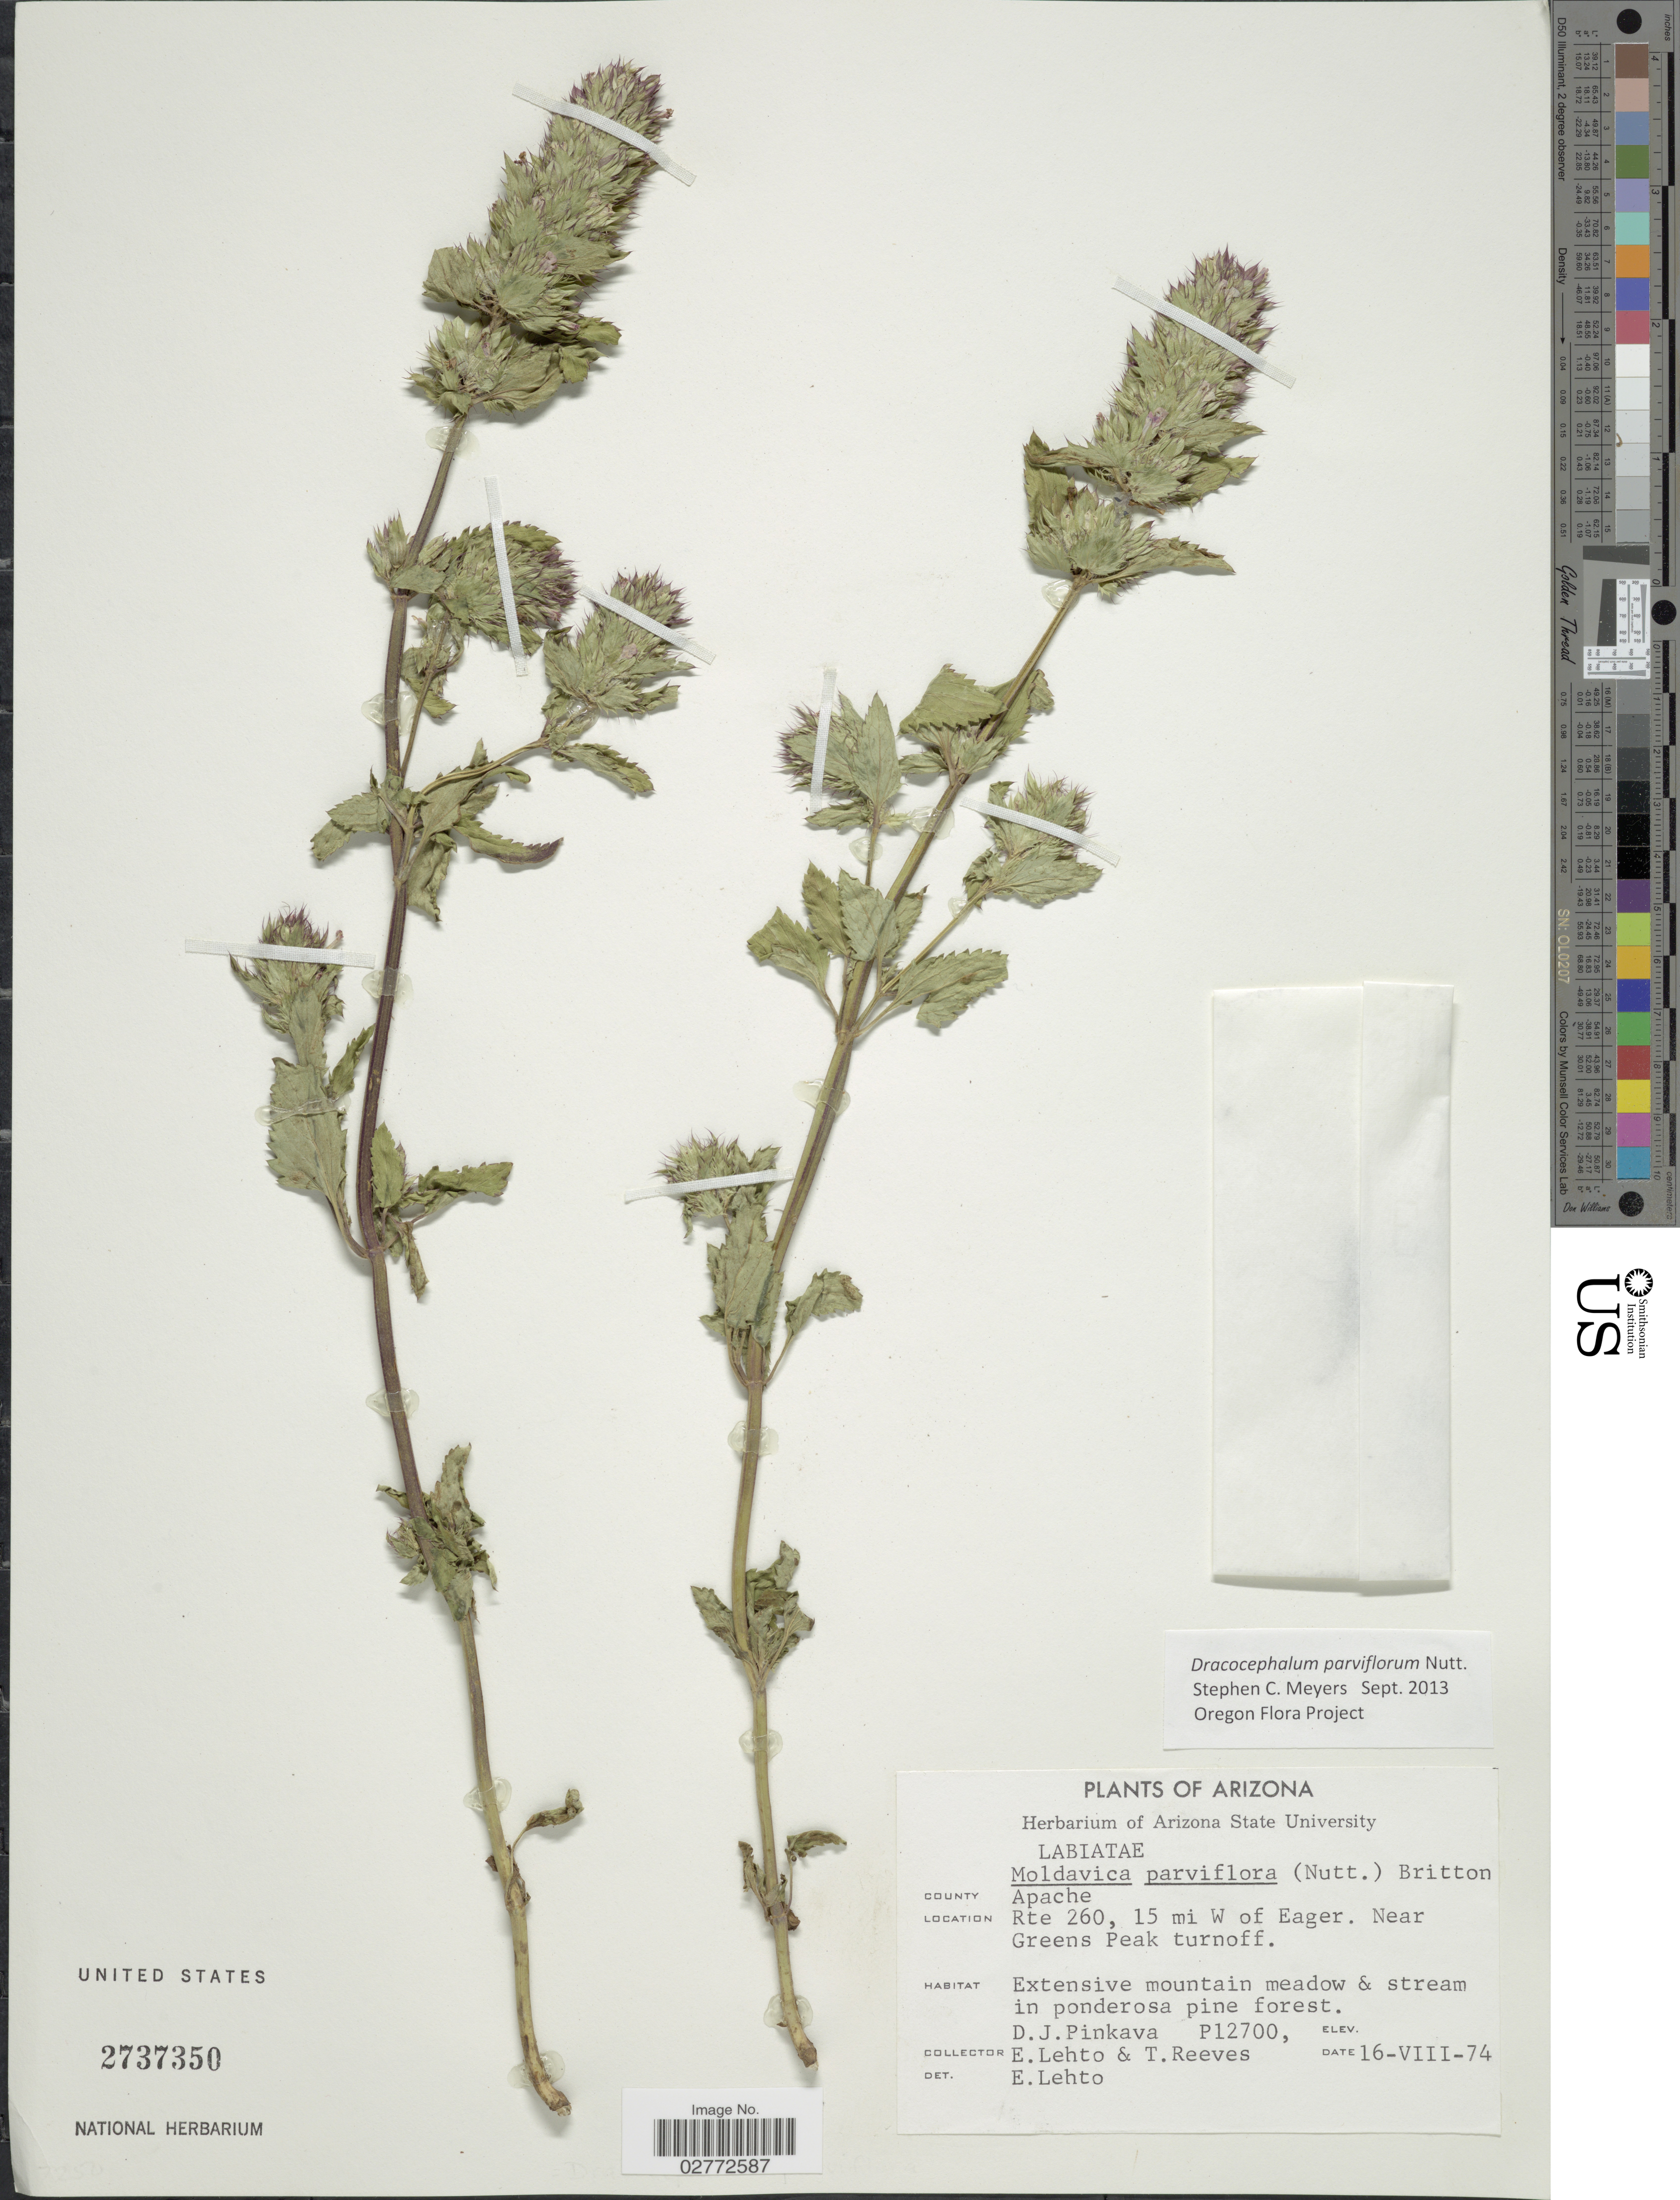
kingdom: Plantae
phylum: Tracheophyta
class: Magnoliopsida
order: Lamiales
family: Lamiaceae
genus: Dracocephalum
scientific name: Dracocephalum parviflorum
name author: Nutt.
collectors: D. J. Pinkava, E. Lehto & T. Reeves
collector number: P12700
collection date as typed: Transcribed d/m/y: 16/8/74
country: United States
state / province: Arizona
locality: County Apache. Rte 260, 15 mi W of Eager. Near Greens Peak turnoff.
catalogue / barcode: US 2737350